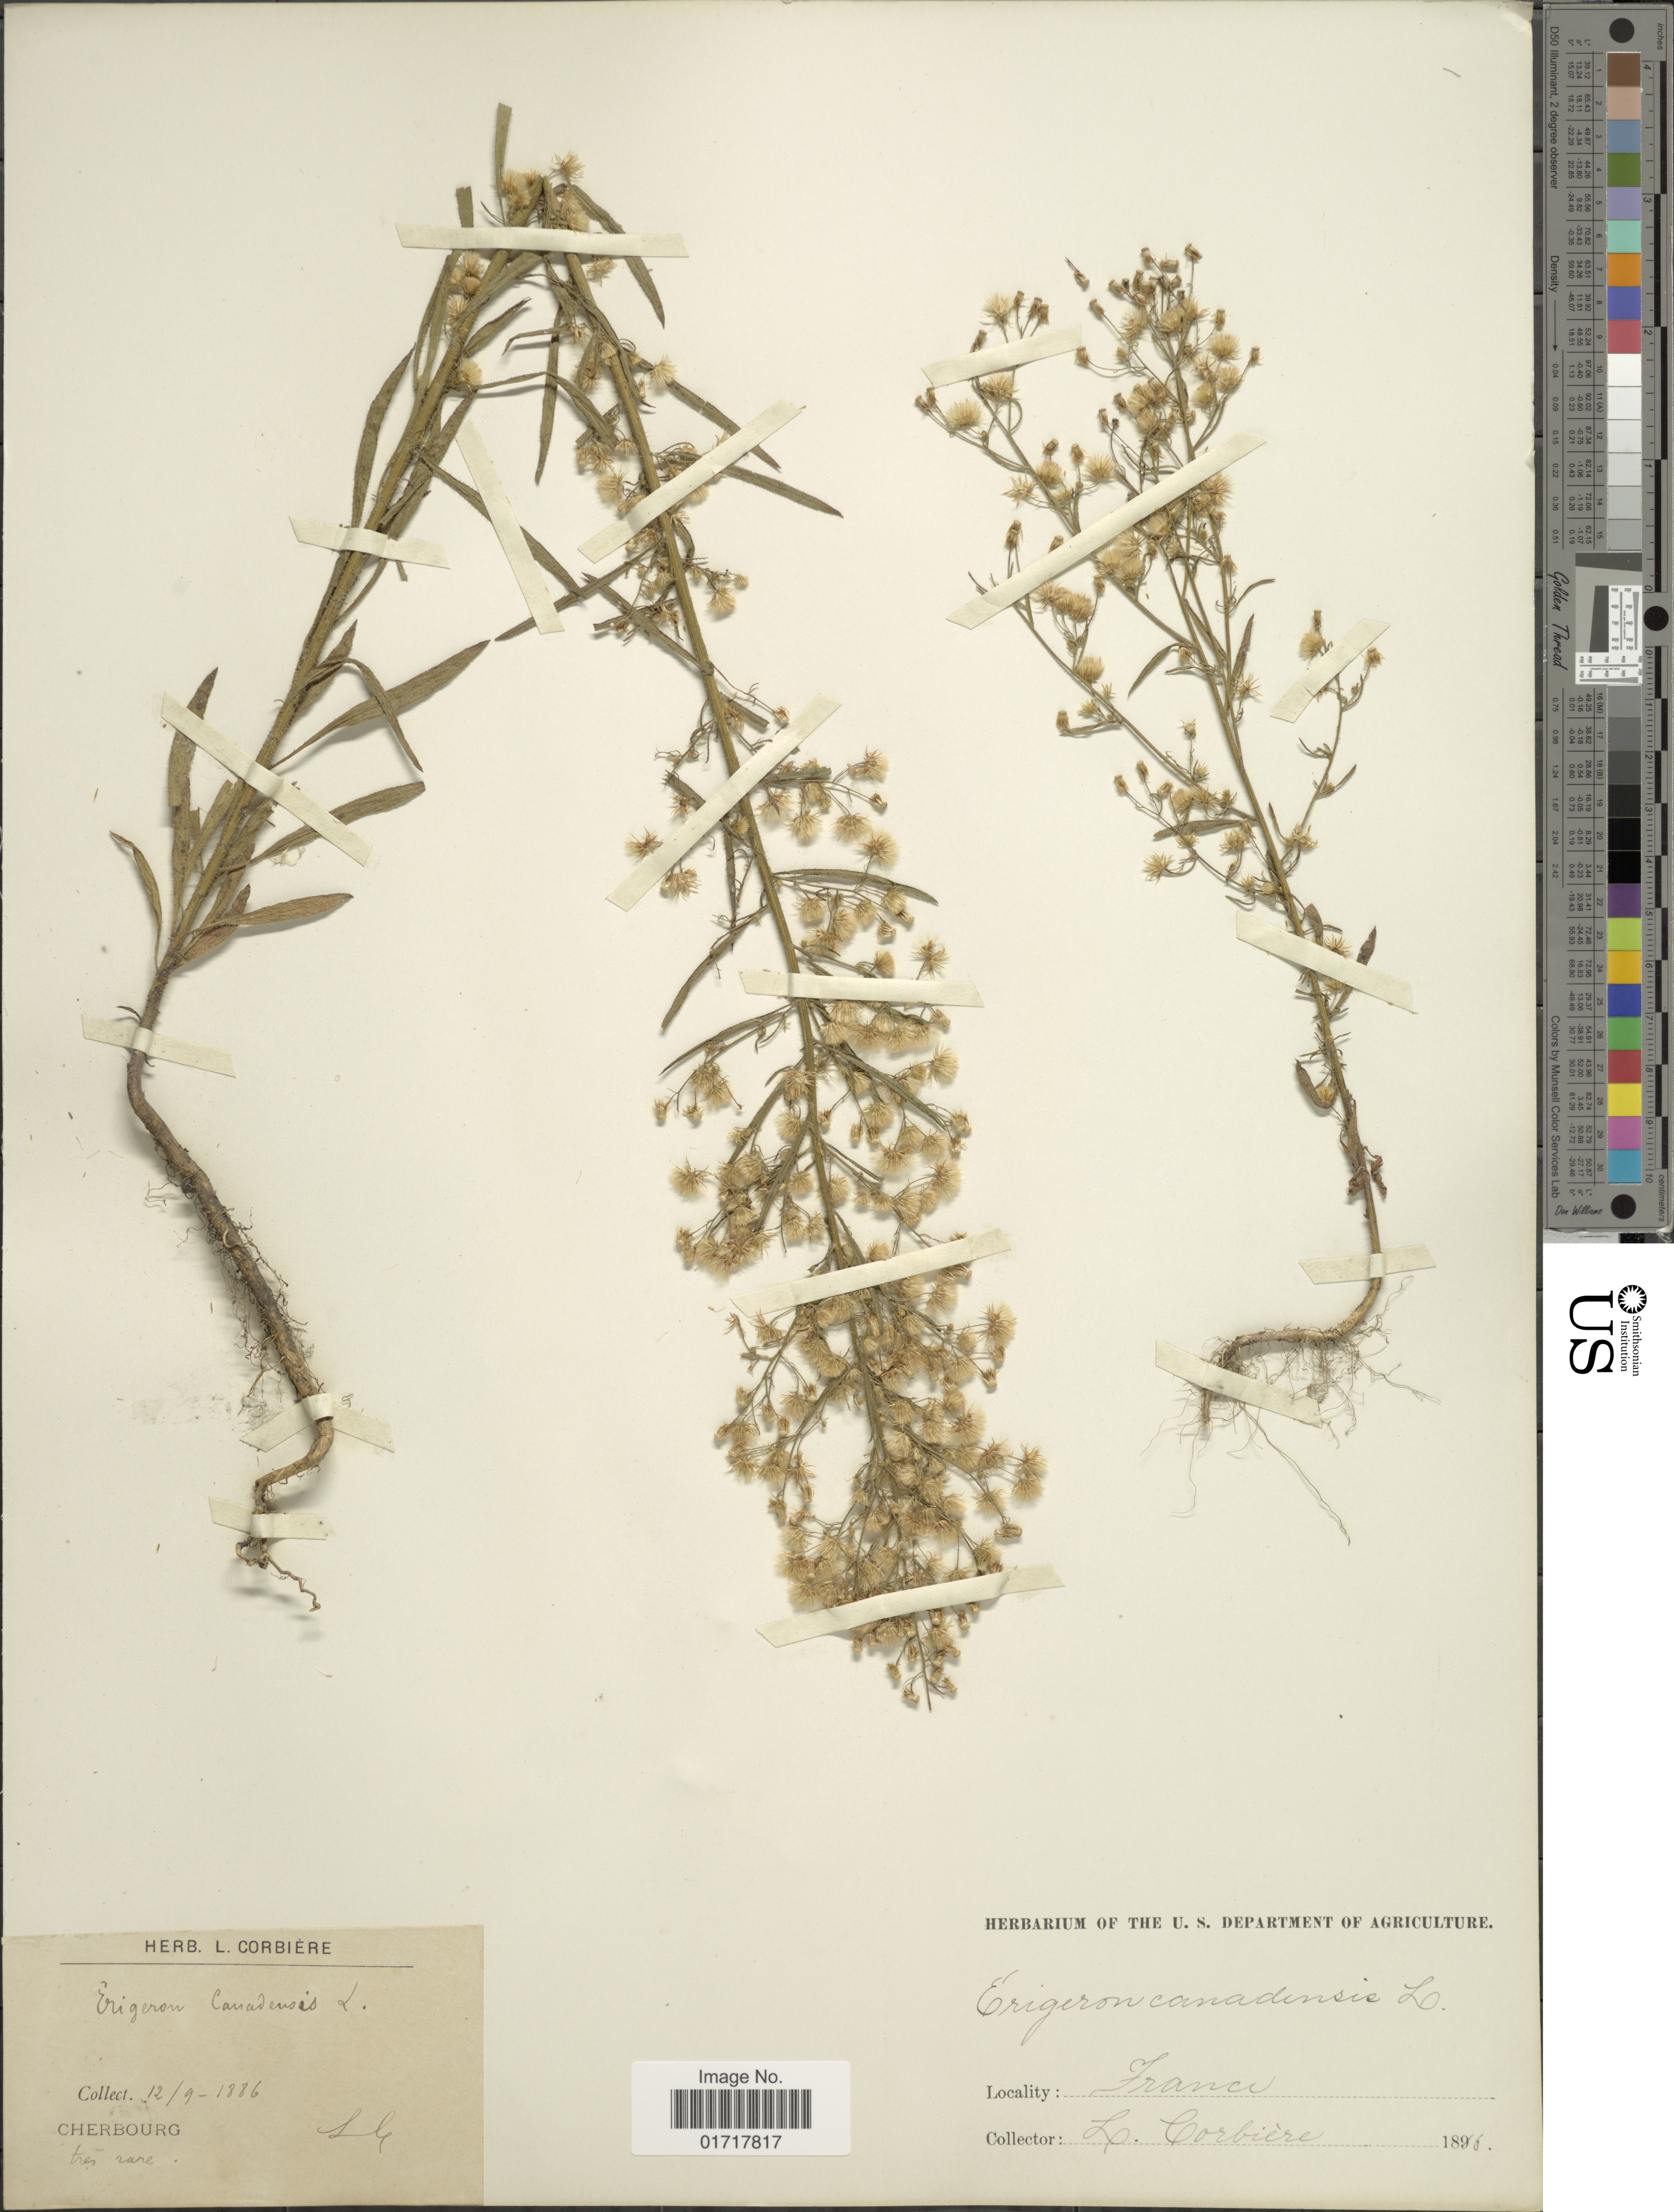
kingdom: Plantae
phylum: Tracheophyta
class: Magnoliopsida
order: Asterales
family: Asteraceae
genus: Conyza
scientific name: Conyza canadensis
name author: (L.) Cronq.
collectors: L. Corbière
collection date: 1886-09-12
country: France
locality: Cherbourg, France.